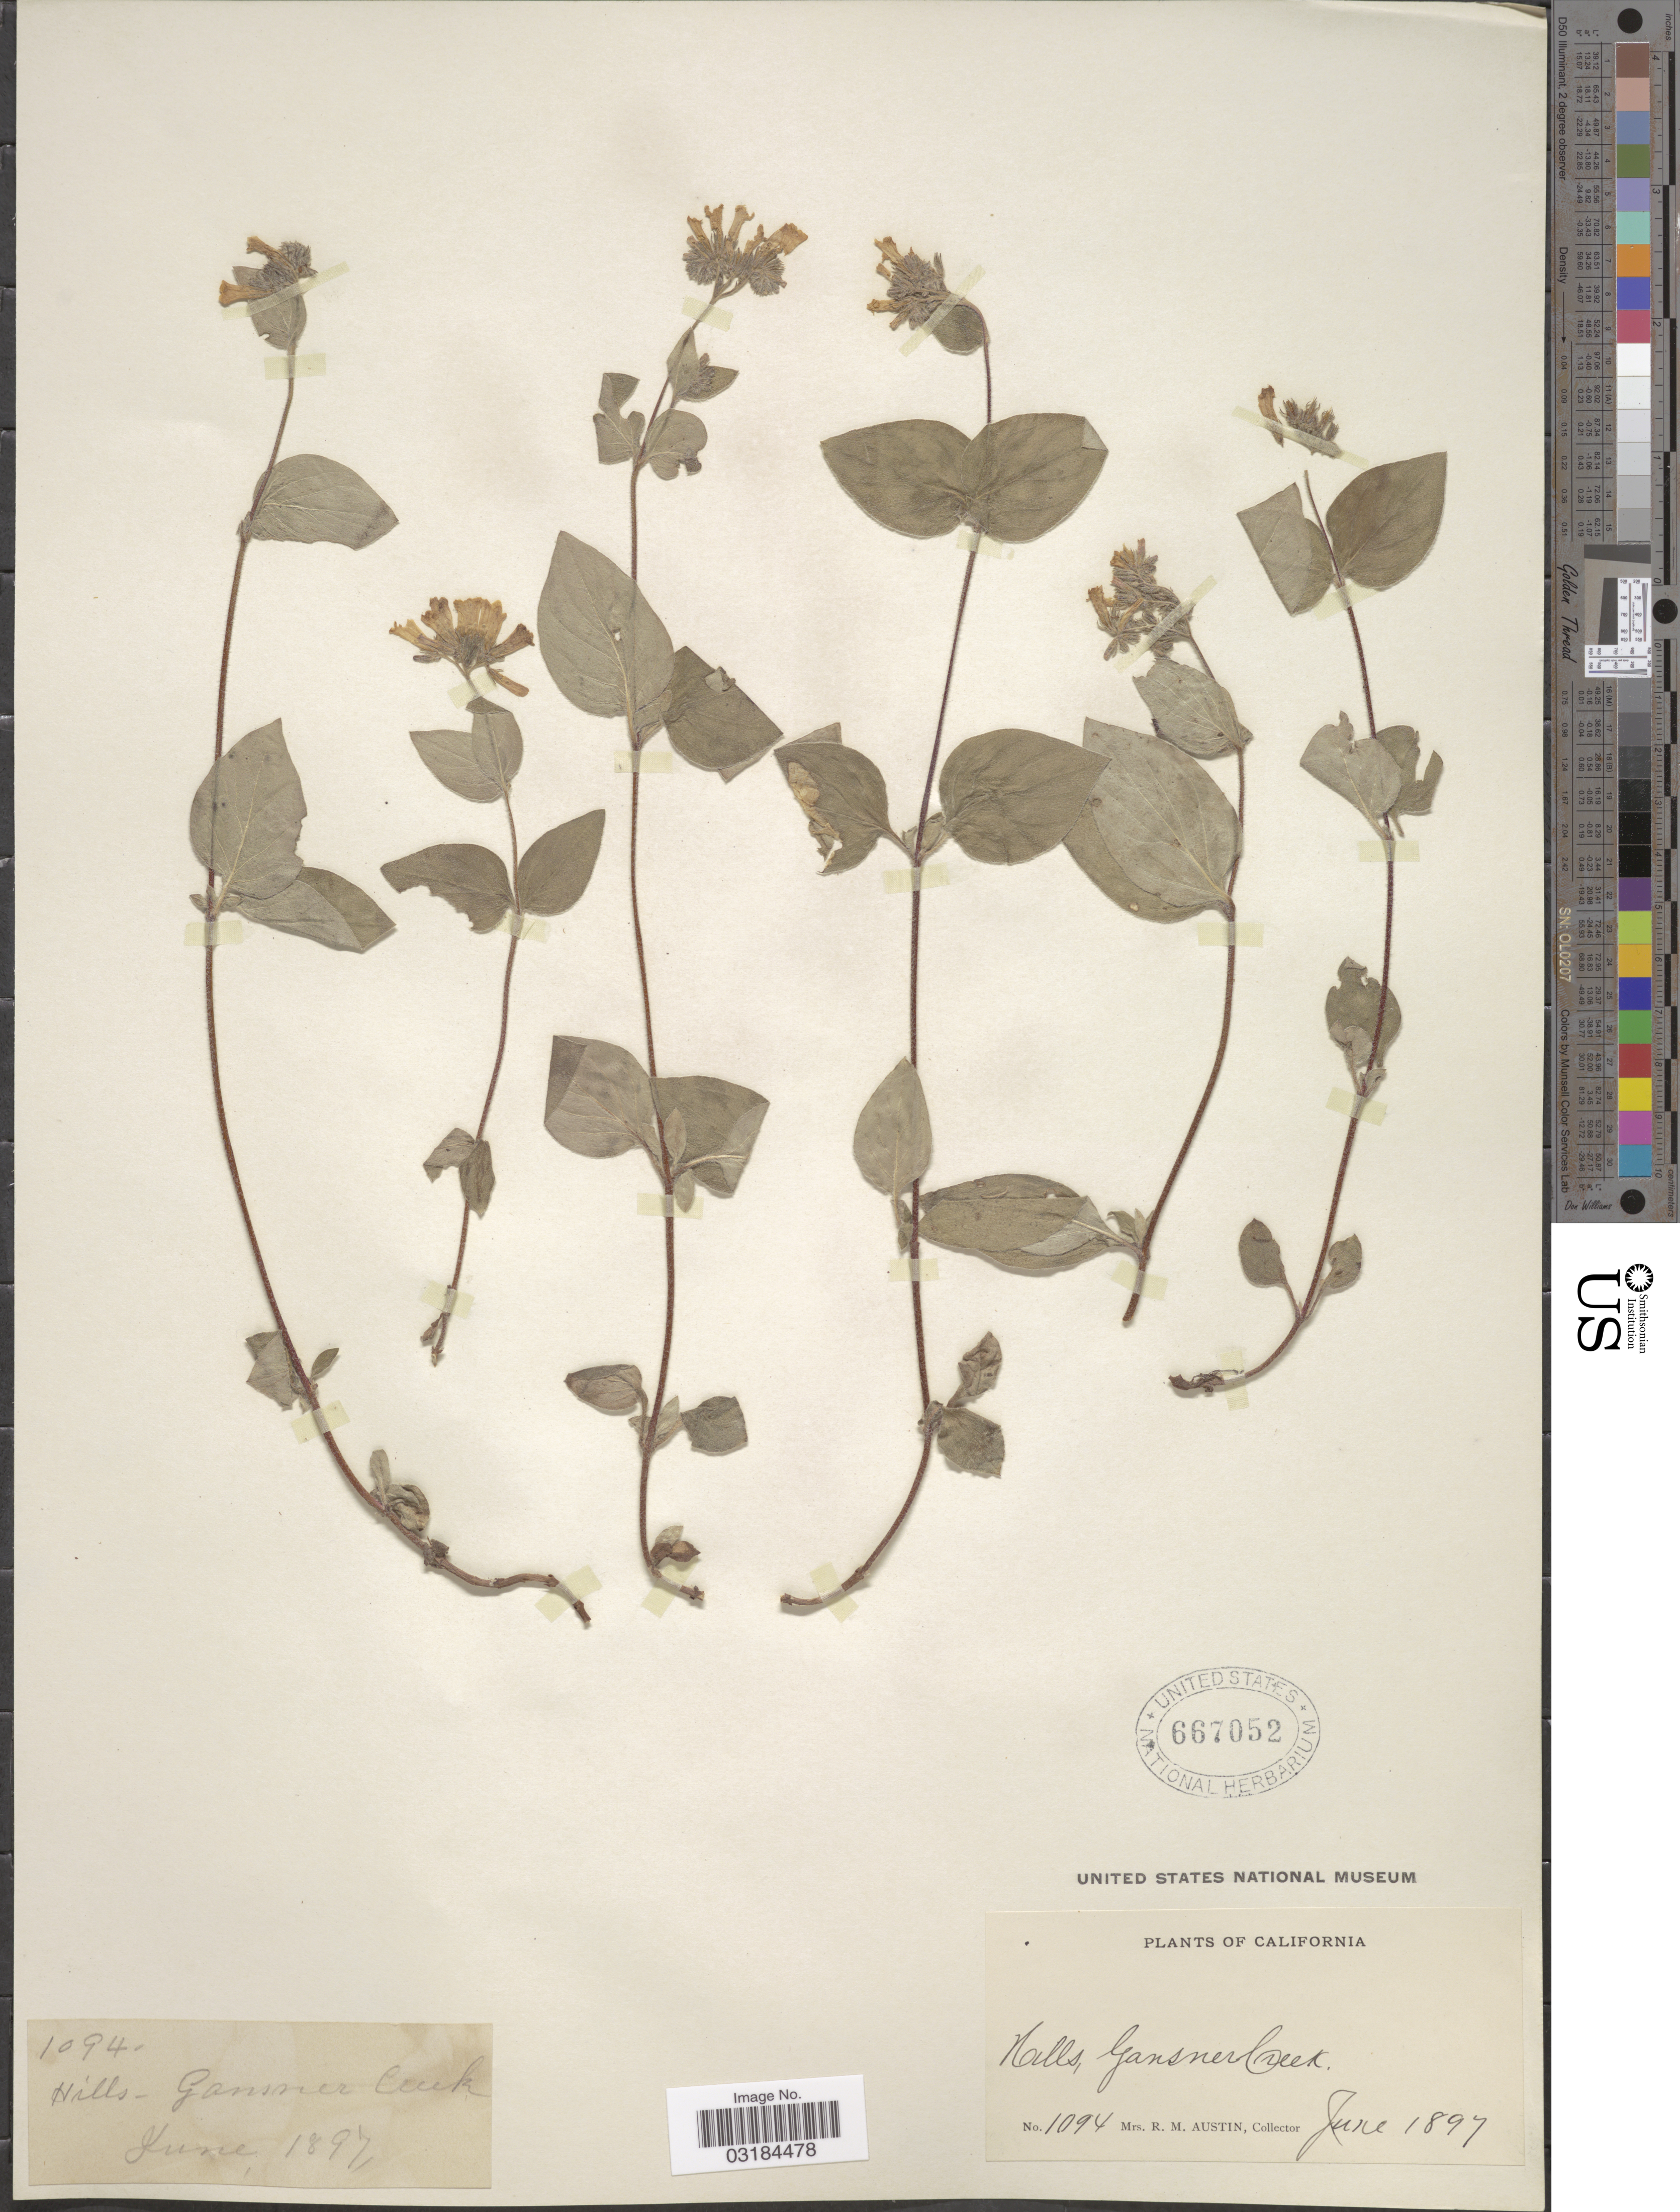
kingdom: Plantae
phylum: Tracheophyta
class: Magnoliopsida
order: Boraginales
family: Hydrophyllaceae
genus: Draperia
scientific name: Draperia systyla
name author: (A. Gray) Torr.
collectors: R. Austin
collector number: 1094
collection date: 1897-06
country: United States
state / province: California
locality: Hills, Gansner Creek.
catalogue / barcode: US 667052